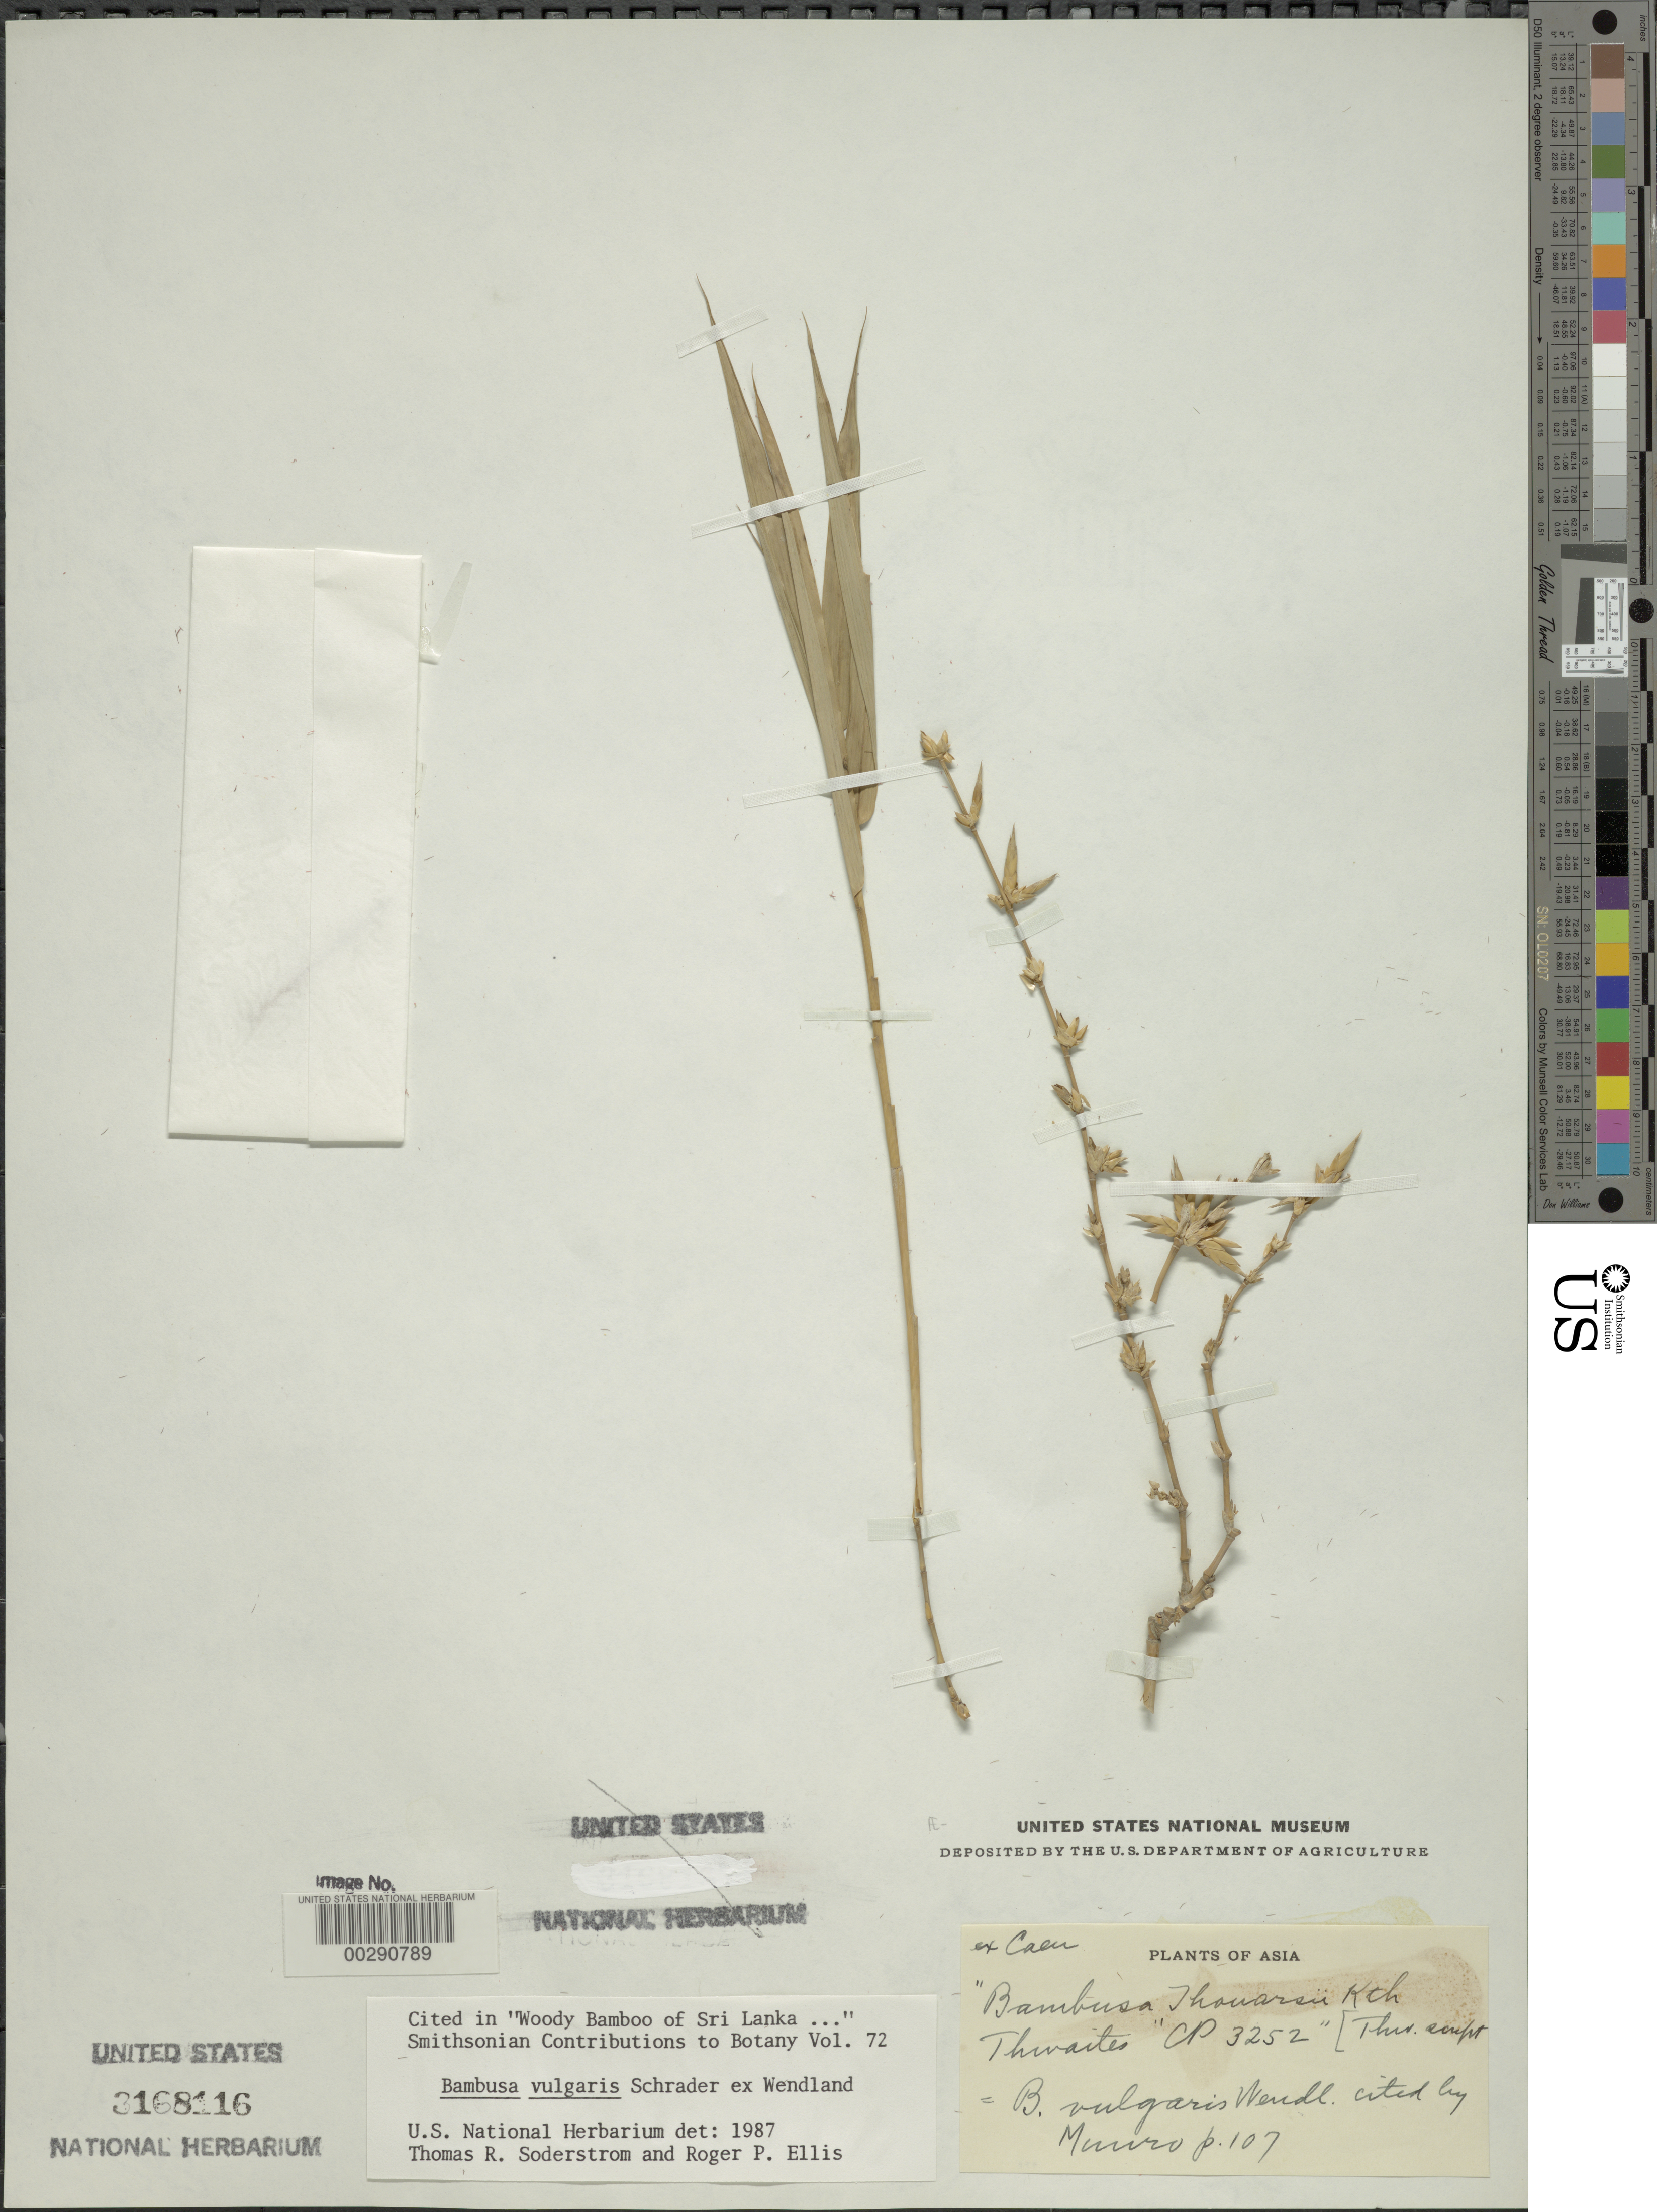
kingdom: Plantae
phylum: Tracheophyta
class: Liliopsida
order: Poales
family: Poaceae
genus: Bambusa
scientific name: Bambusa vulgaris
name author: Schrad. ex J.C. Wendl.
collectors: G. H. K. Thwaites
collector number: Cp3252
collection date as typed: without date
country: Sri Lanka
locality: Ceylon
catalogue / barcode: US 3168116